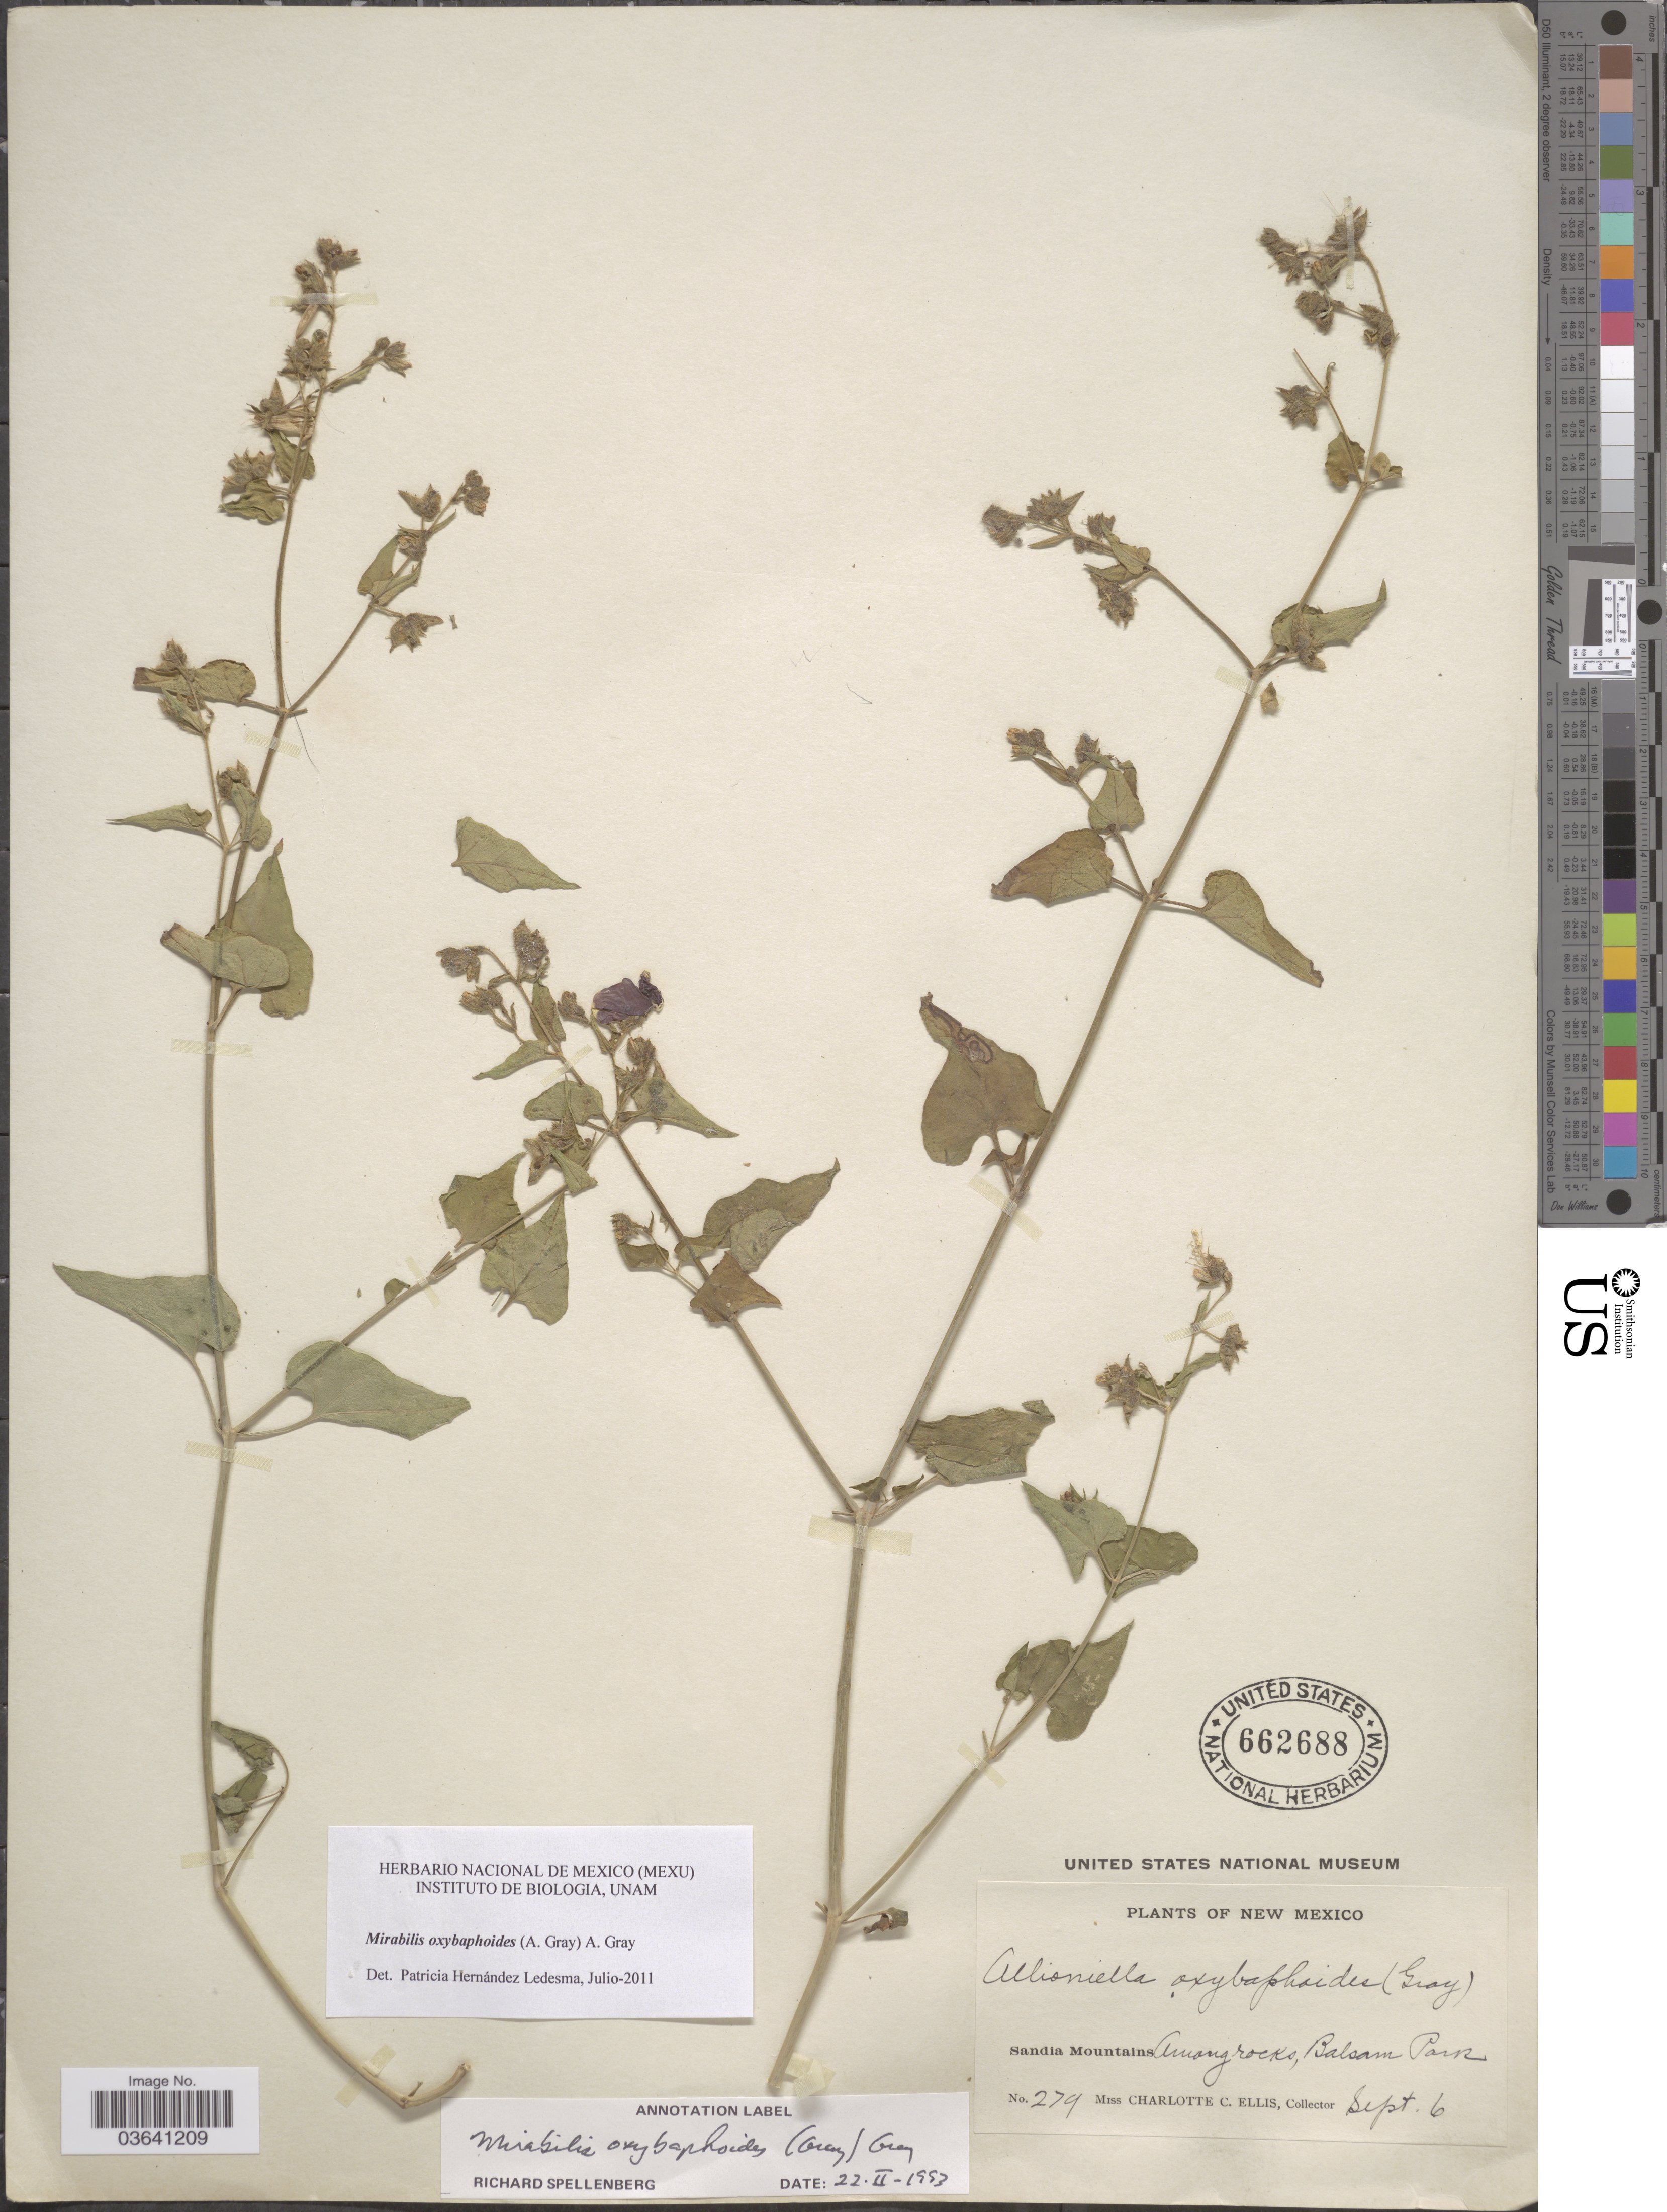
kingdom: Plantae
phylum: Tracheophyta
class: Magnoliopsida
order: Caryophyllales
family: Nyctaginaceae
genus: Mirabilis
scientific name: Mirabilis oxybaphoides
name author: (A. Gray) A. Gray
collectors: C. C. Ellis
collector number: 279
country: United States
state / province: New Mexico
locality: Sandia Mountains, Balsam Park.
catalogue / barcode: US 662688